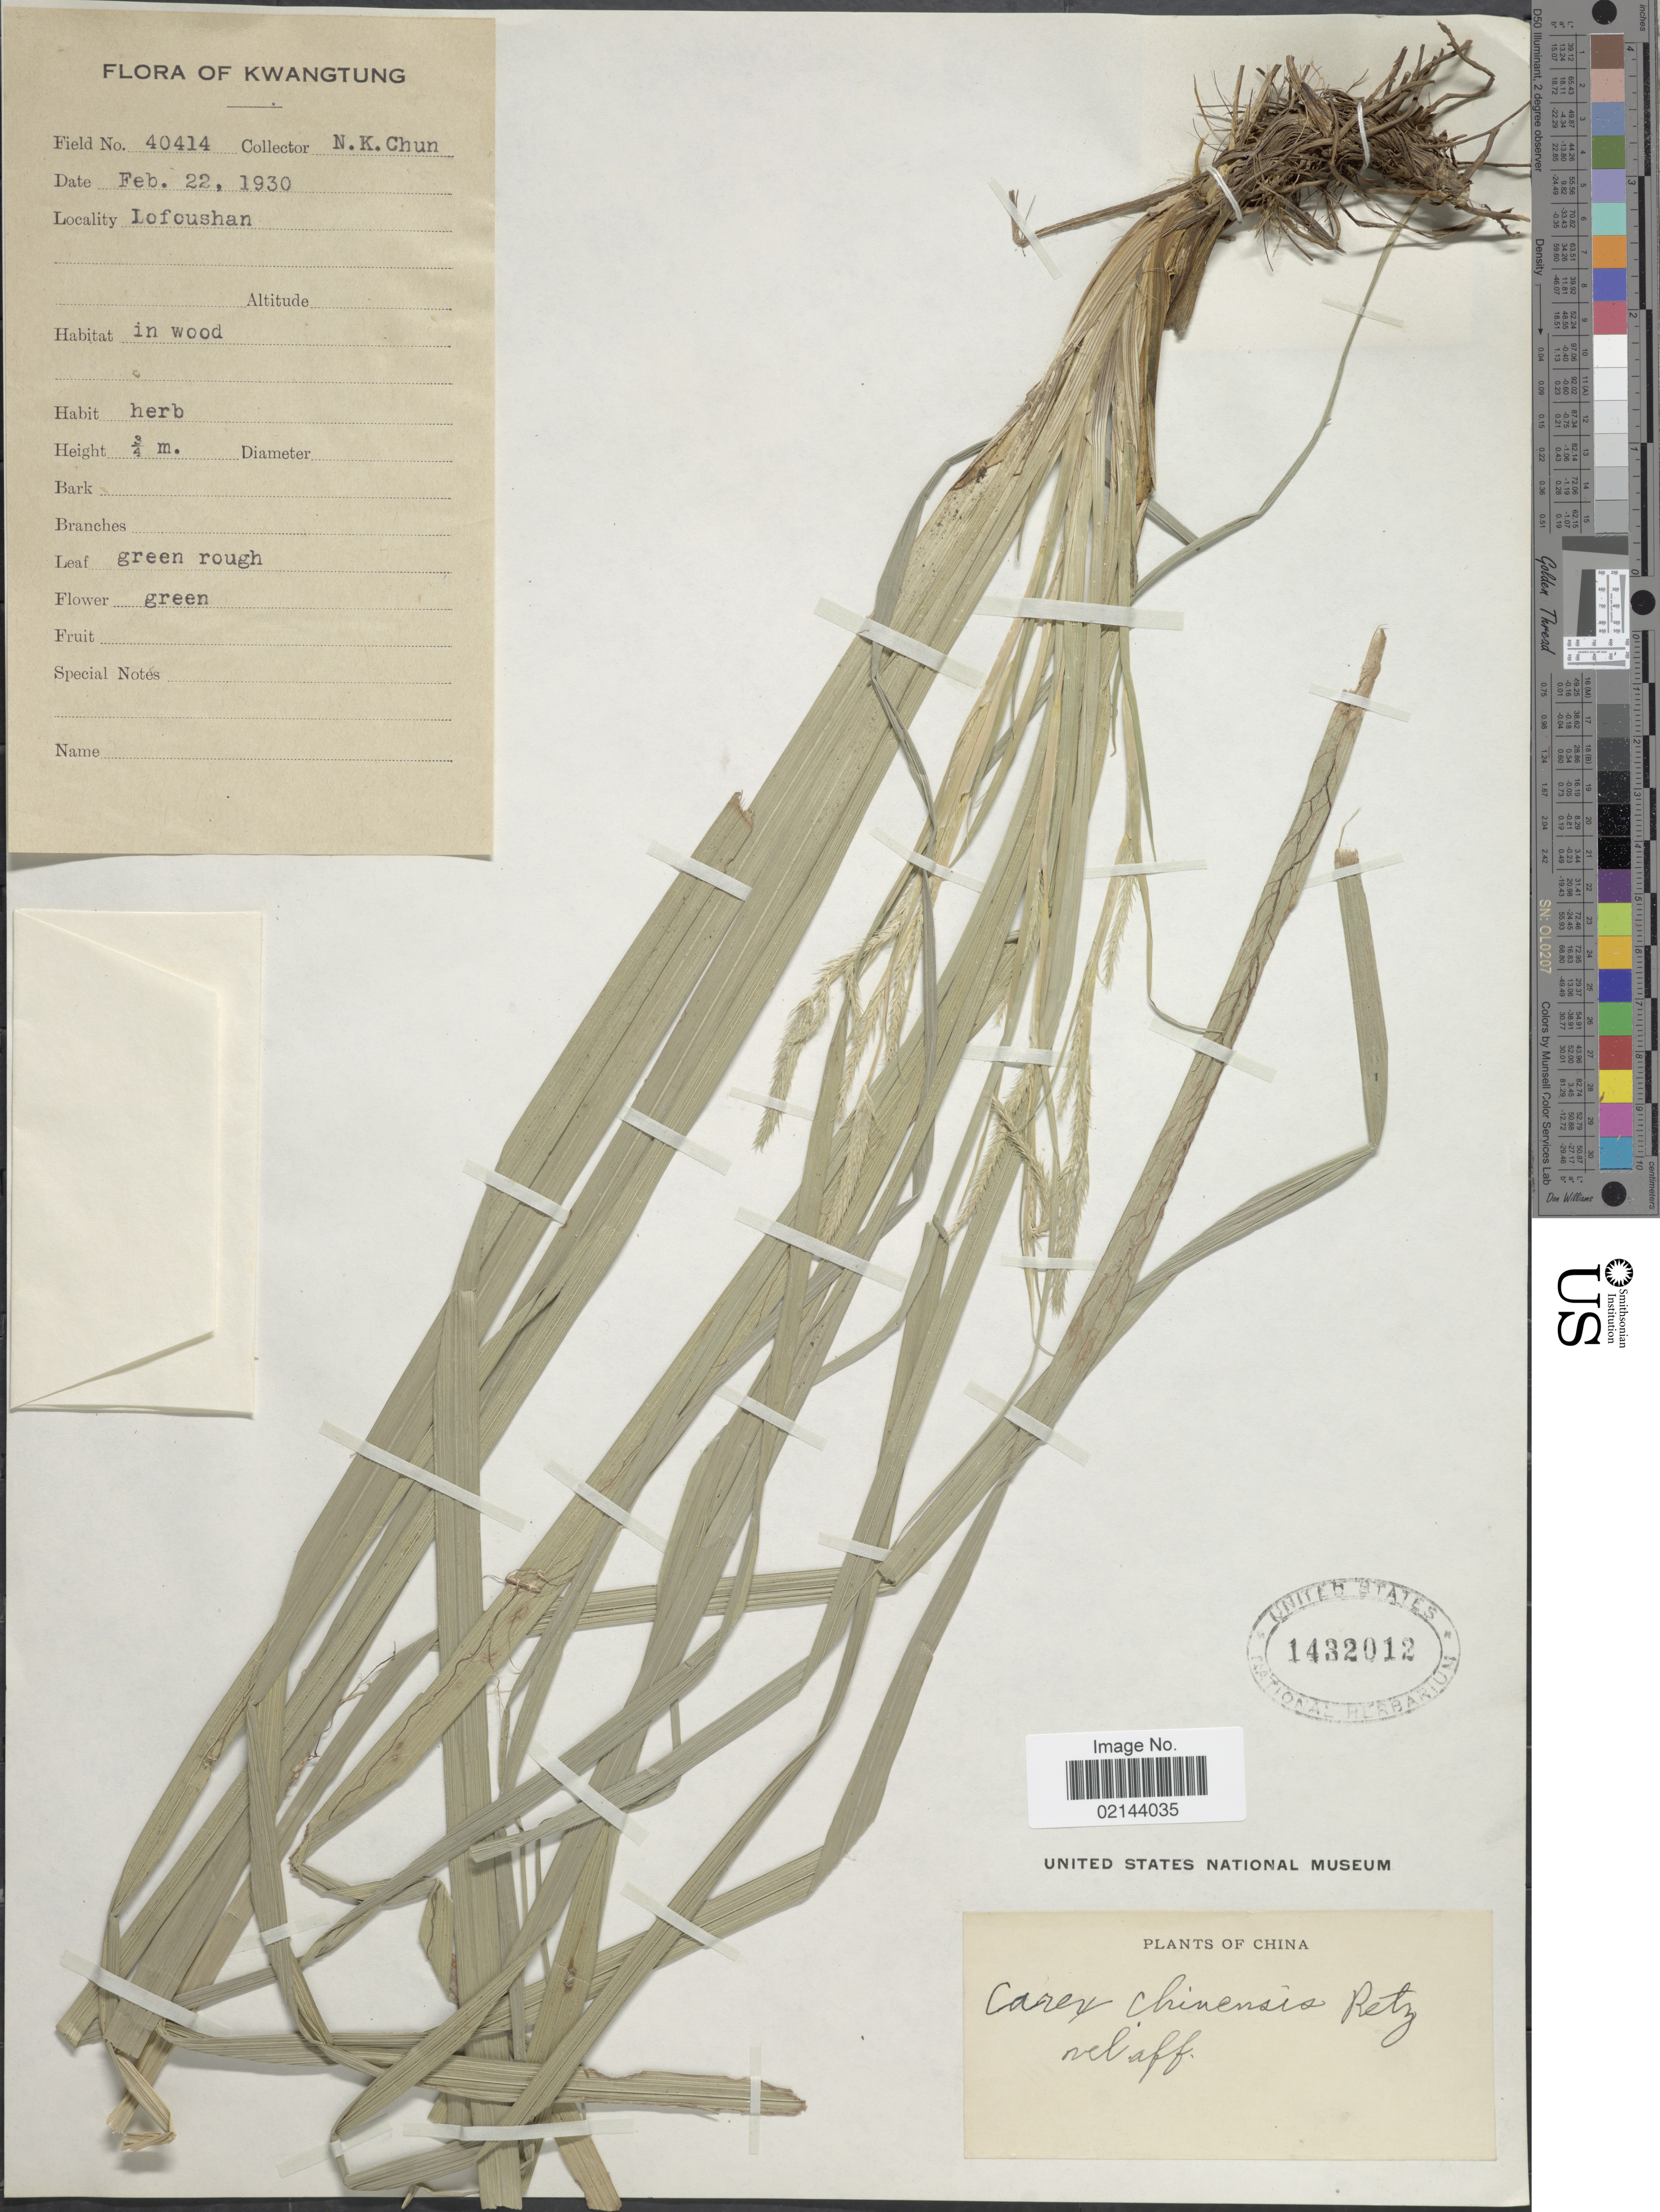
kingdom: Plantae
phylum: Tracheophyta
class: Liliopsida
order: Poales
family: Cyperaceae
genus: Carex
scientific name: Carex chinensis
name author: Retz.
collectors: N. K. Chun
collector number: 40414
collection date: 1930-02-22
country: China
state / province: Guangdong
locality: Kwangtung, Lofoushan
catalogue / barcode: US 1432012